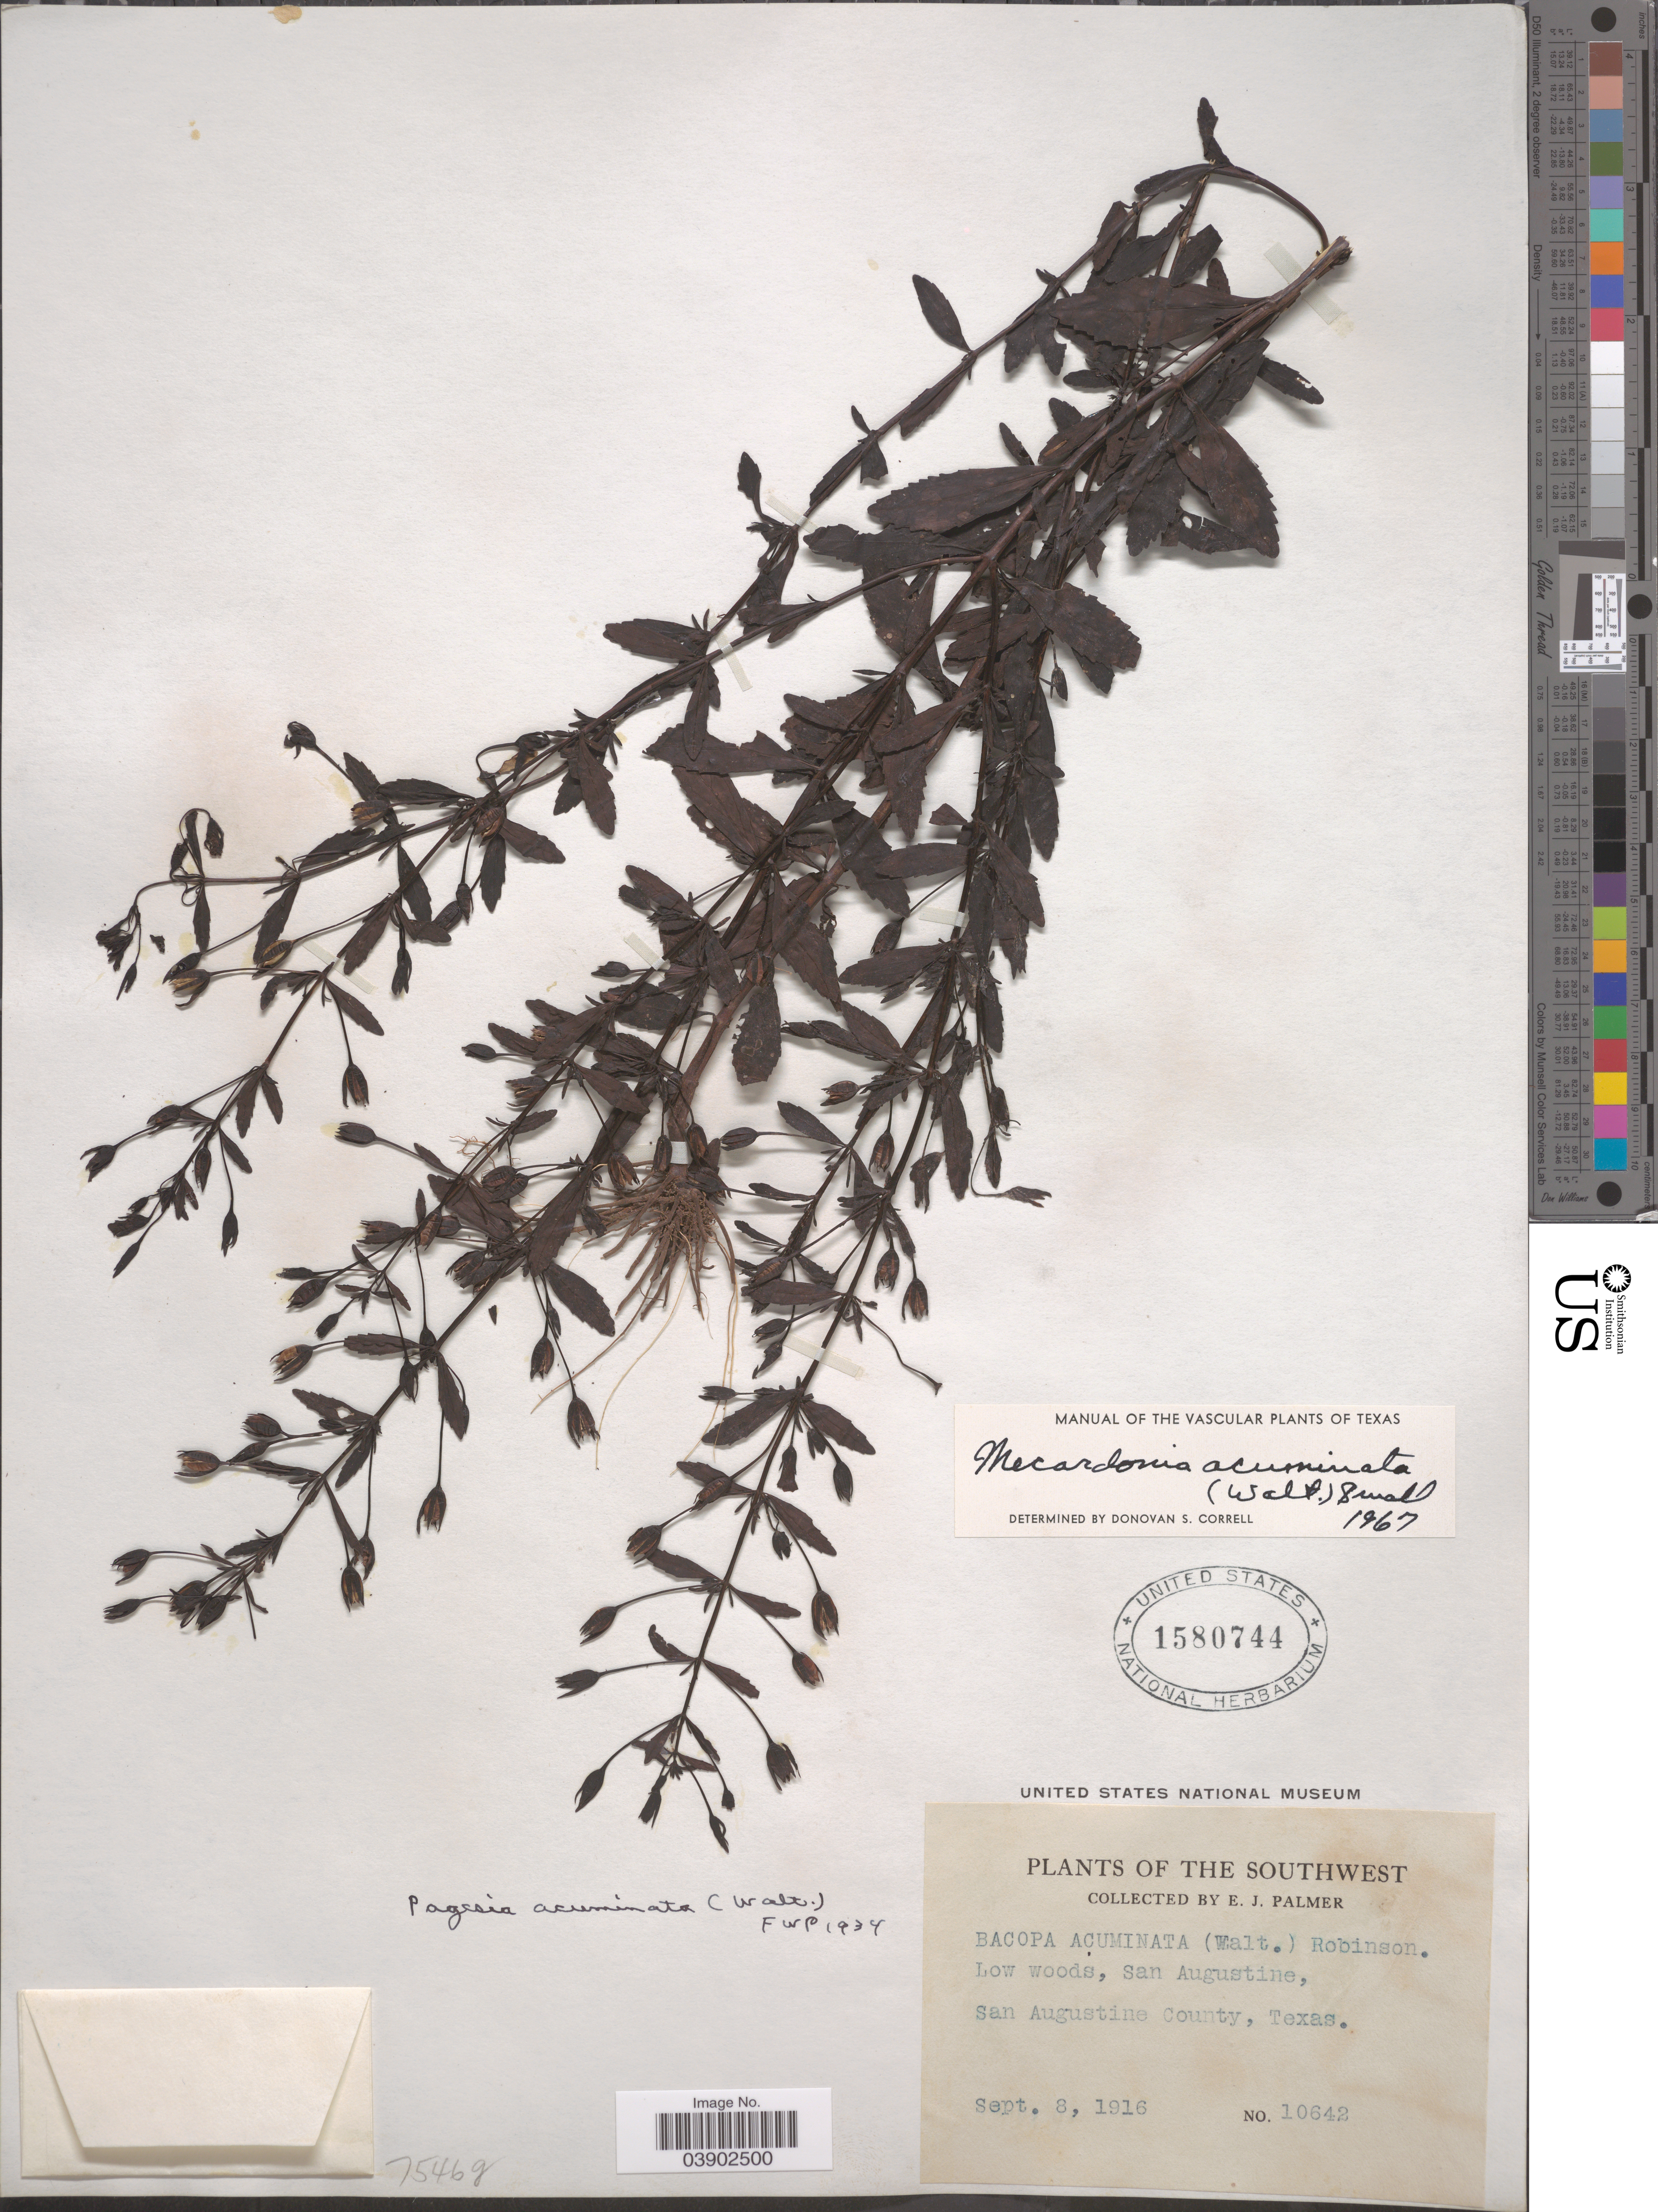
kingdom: Plantae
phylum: Tracheophyta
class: Magnoliopsida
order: Lamiales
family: Plantaginaceae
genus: Mecardonia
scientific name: Mecardonia acuminata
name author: (Walter) Small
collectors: E. J. Palmer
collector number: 10642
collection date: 1916-09-08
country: United States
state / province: Texas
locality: Southwest. Low woods, San Augustine, San Augustine County.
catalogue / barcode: US 1580744